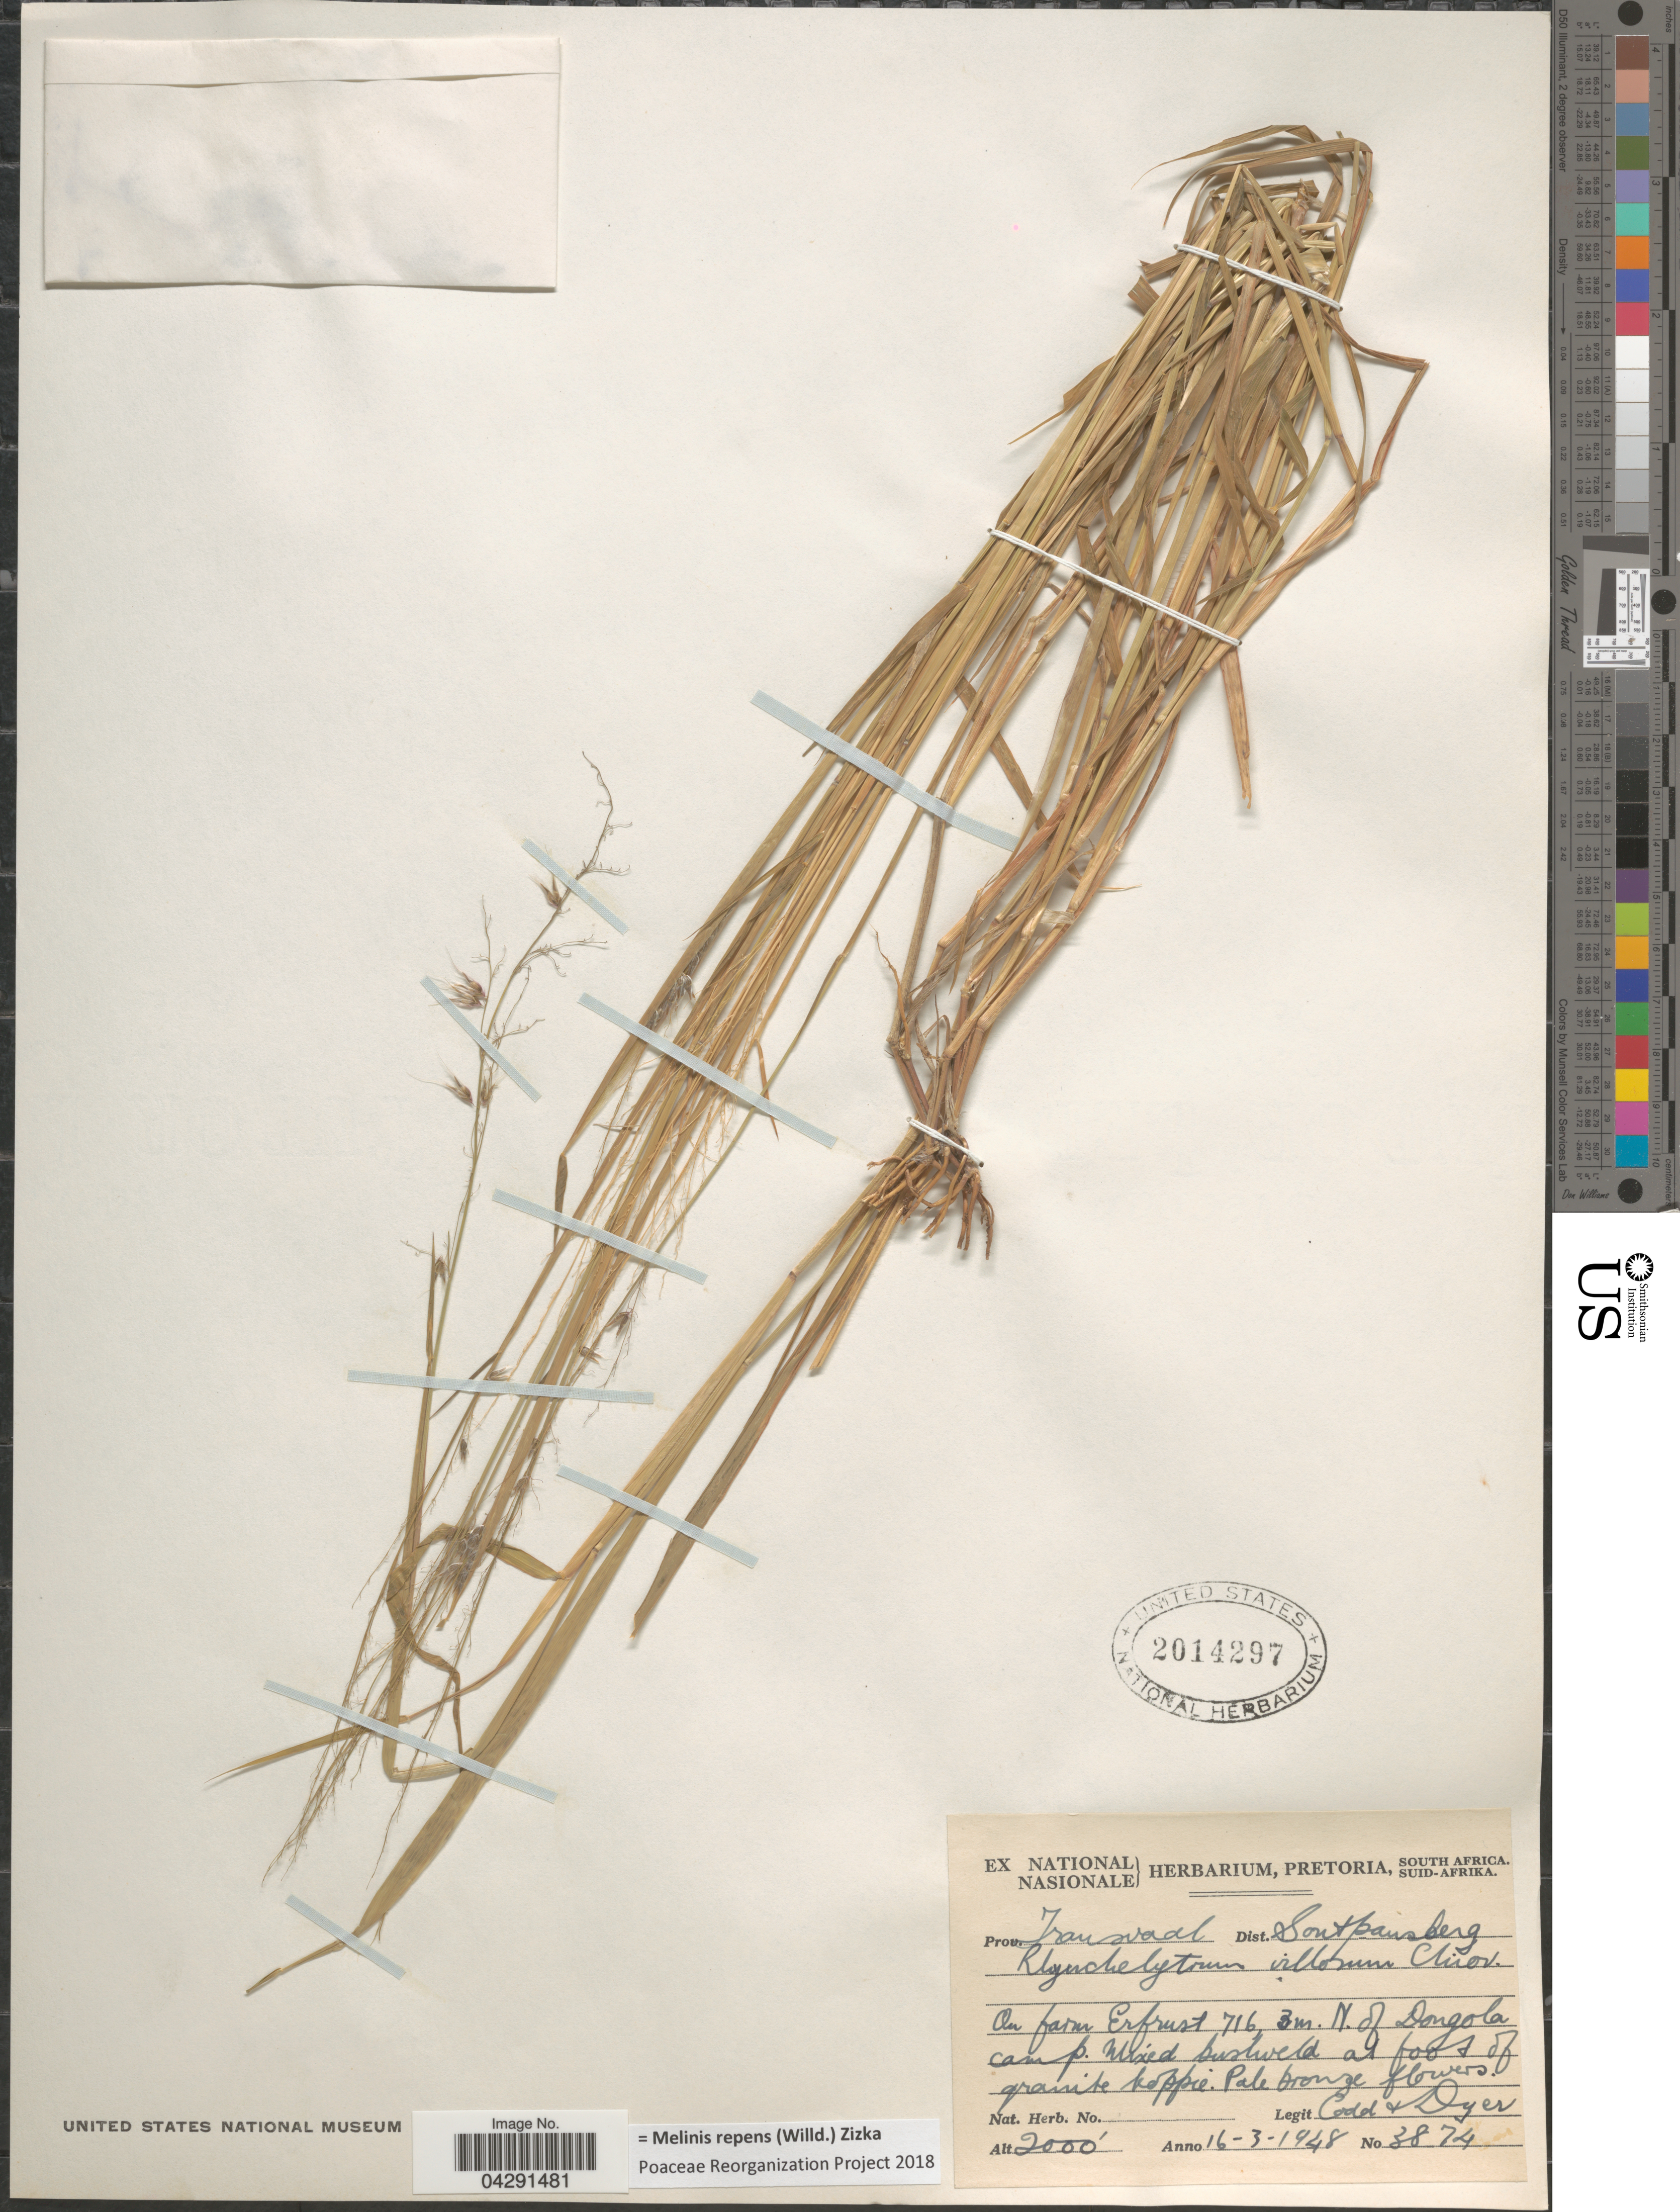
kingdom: Plantae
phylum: Tracheophyta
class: Liliopsida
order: Poales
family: Poaceae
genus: Melinis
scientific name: Melinis repens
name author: (Willd.) Zizka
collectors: Codd & Dyer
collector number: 3874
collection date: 1948-03-16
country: South Africa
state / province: Limpopo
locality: Prov. Transvaal. Dist. Soutpansberg. On farm Erfrust 716, 3m. N. of Dongola camp. Mixed bustweld [interpreted] at foot of granite koppie.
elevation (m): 610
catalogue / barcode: US 2014297